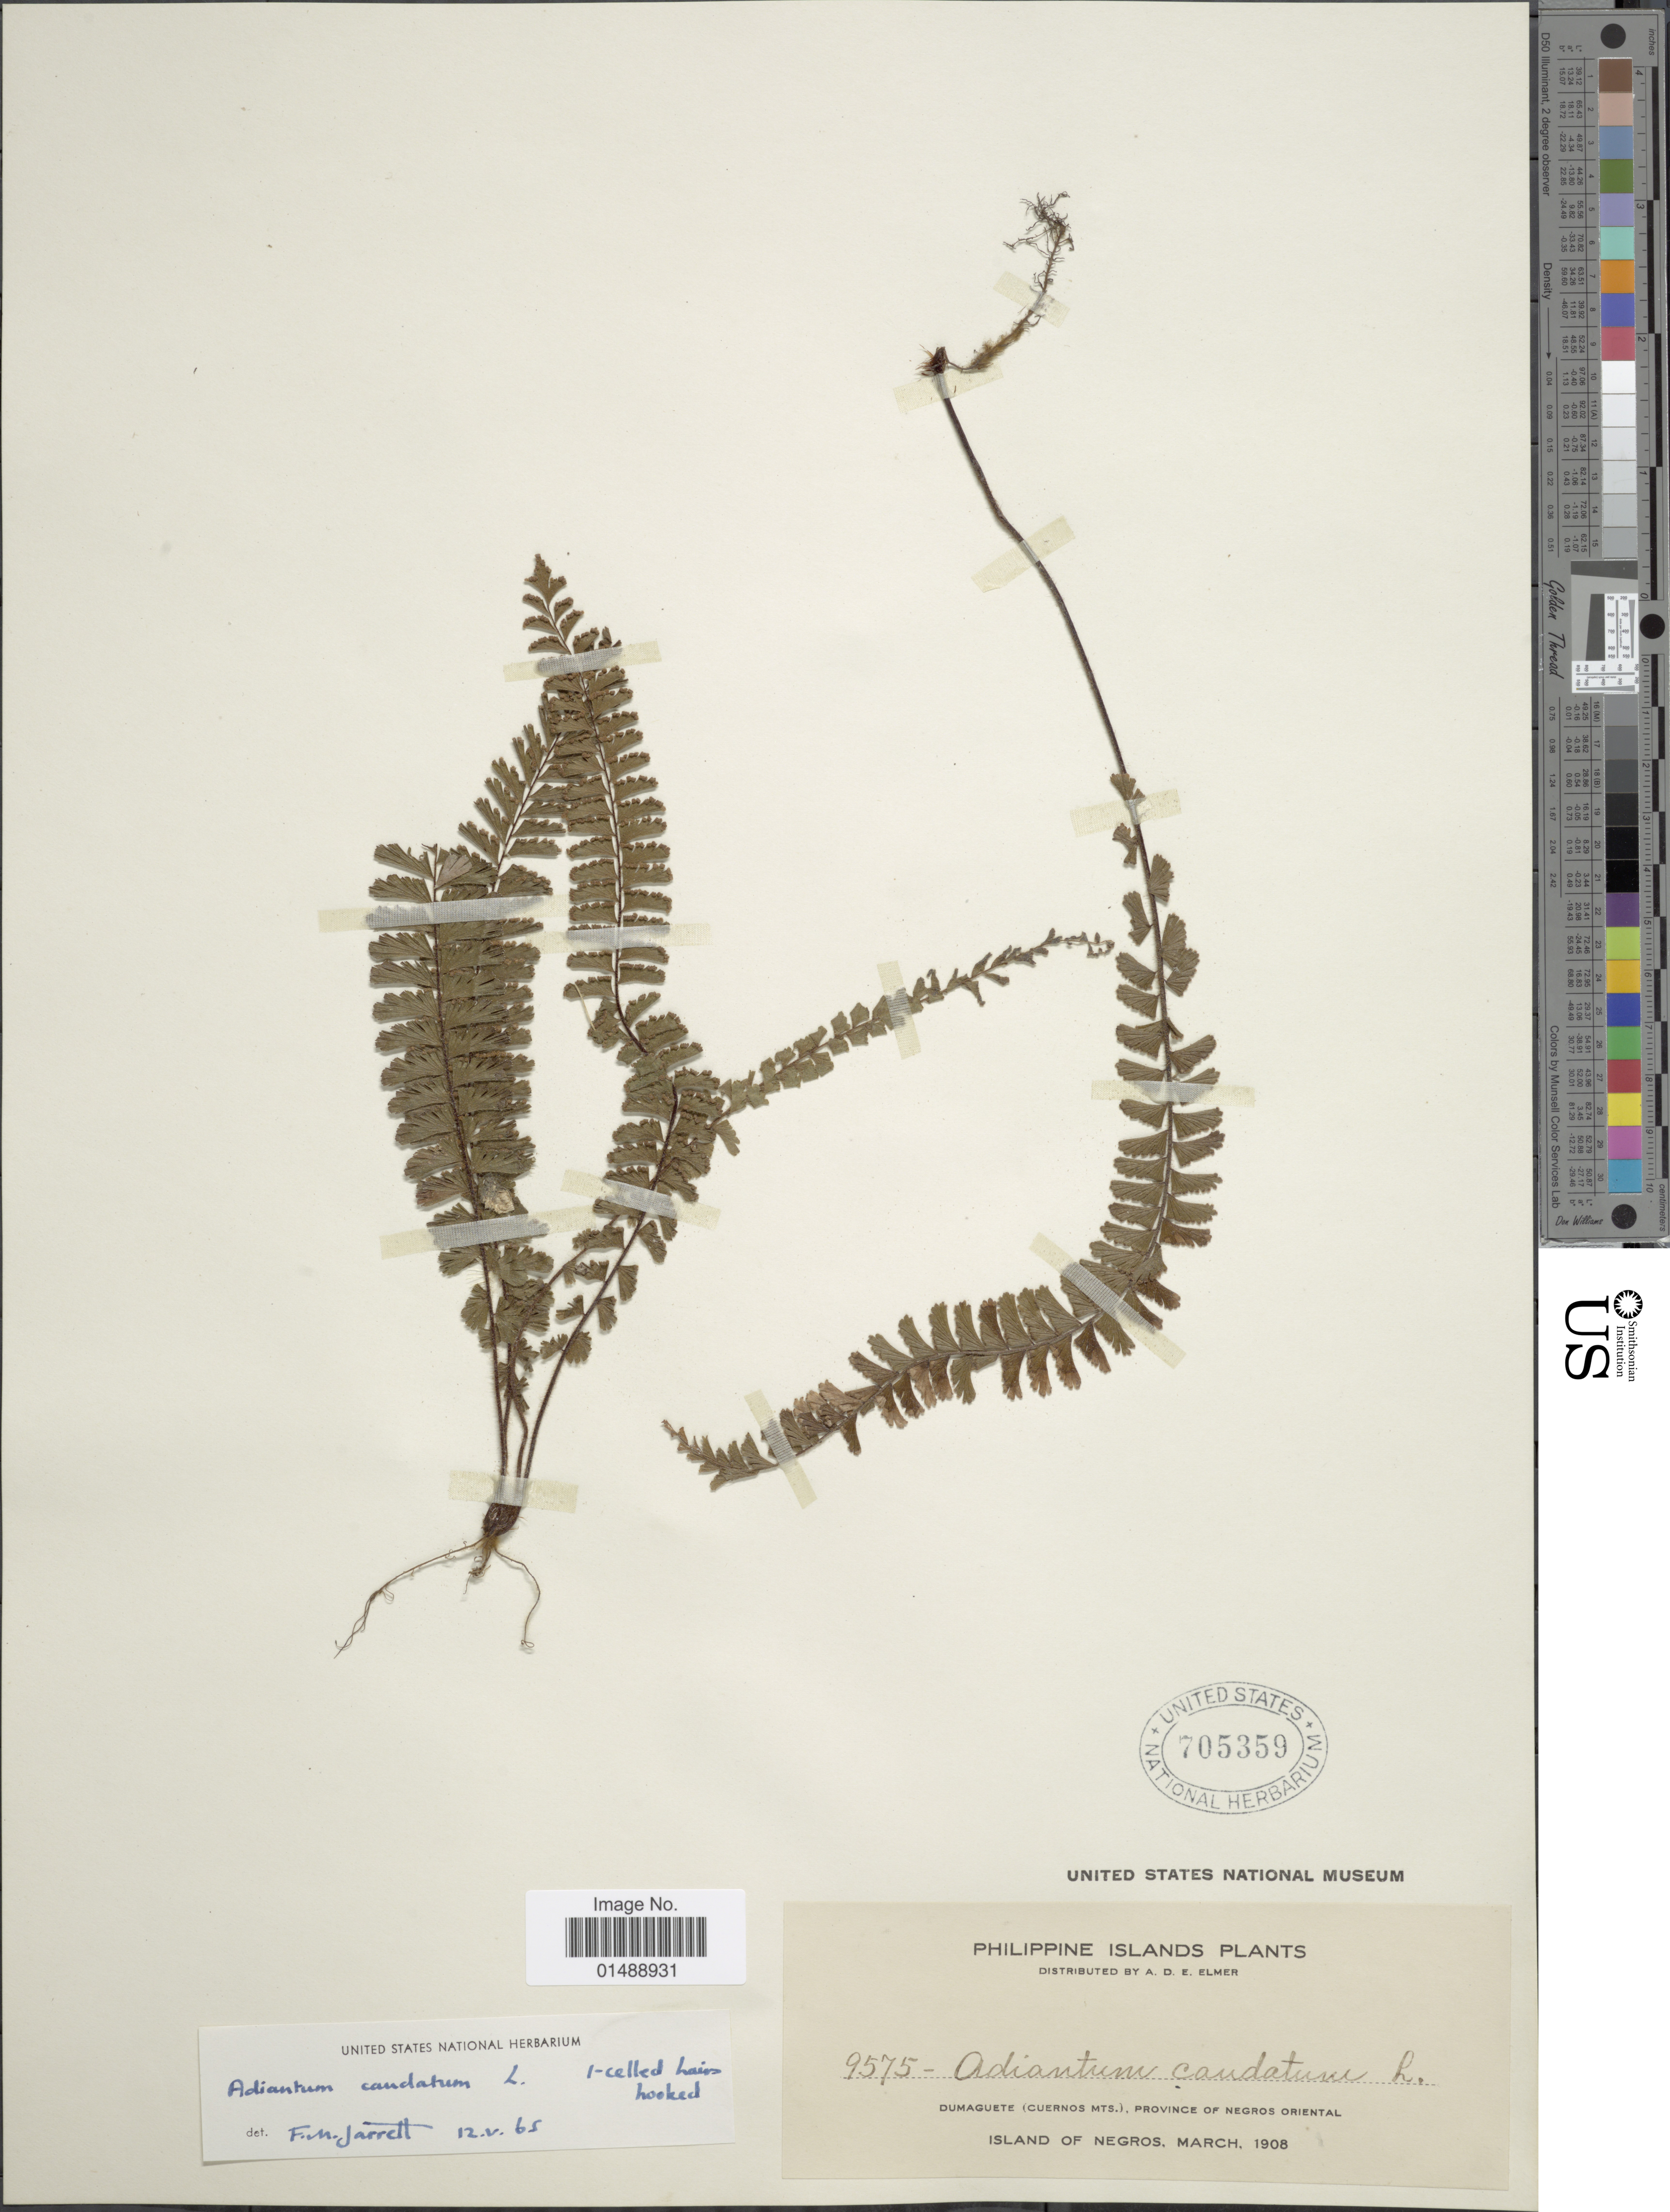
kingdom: Plantae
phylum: Tracheophyta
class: Polypodiopsida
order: Polypodiales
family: Pteridaceae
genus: Adiantum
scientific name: Adiantum caudatum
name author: L.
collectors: A. D. E. Elmer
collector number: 9575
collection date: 1908-03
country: Philippines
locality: Dumaguete (Cuernos Mts), Province of Negros Oriental, Island of Nregros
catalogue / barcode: US 705359